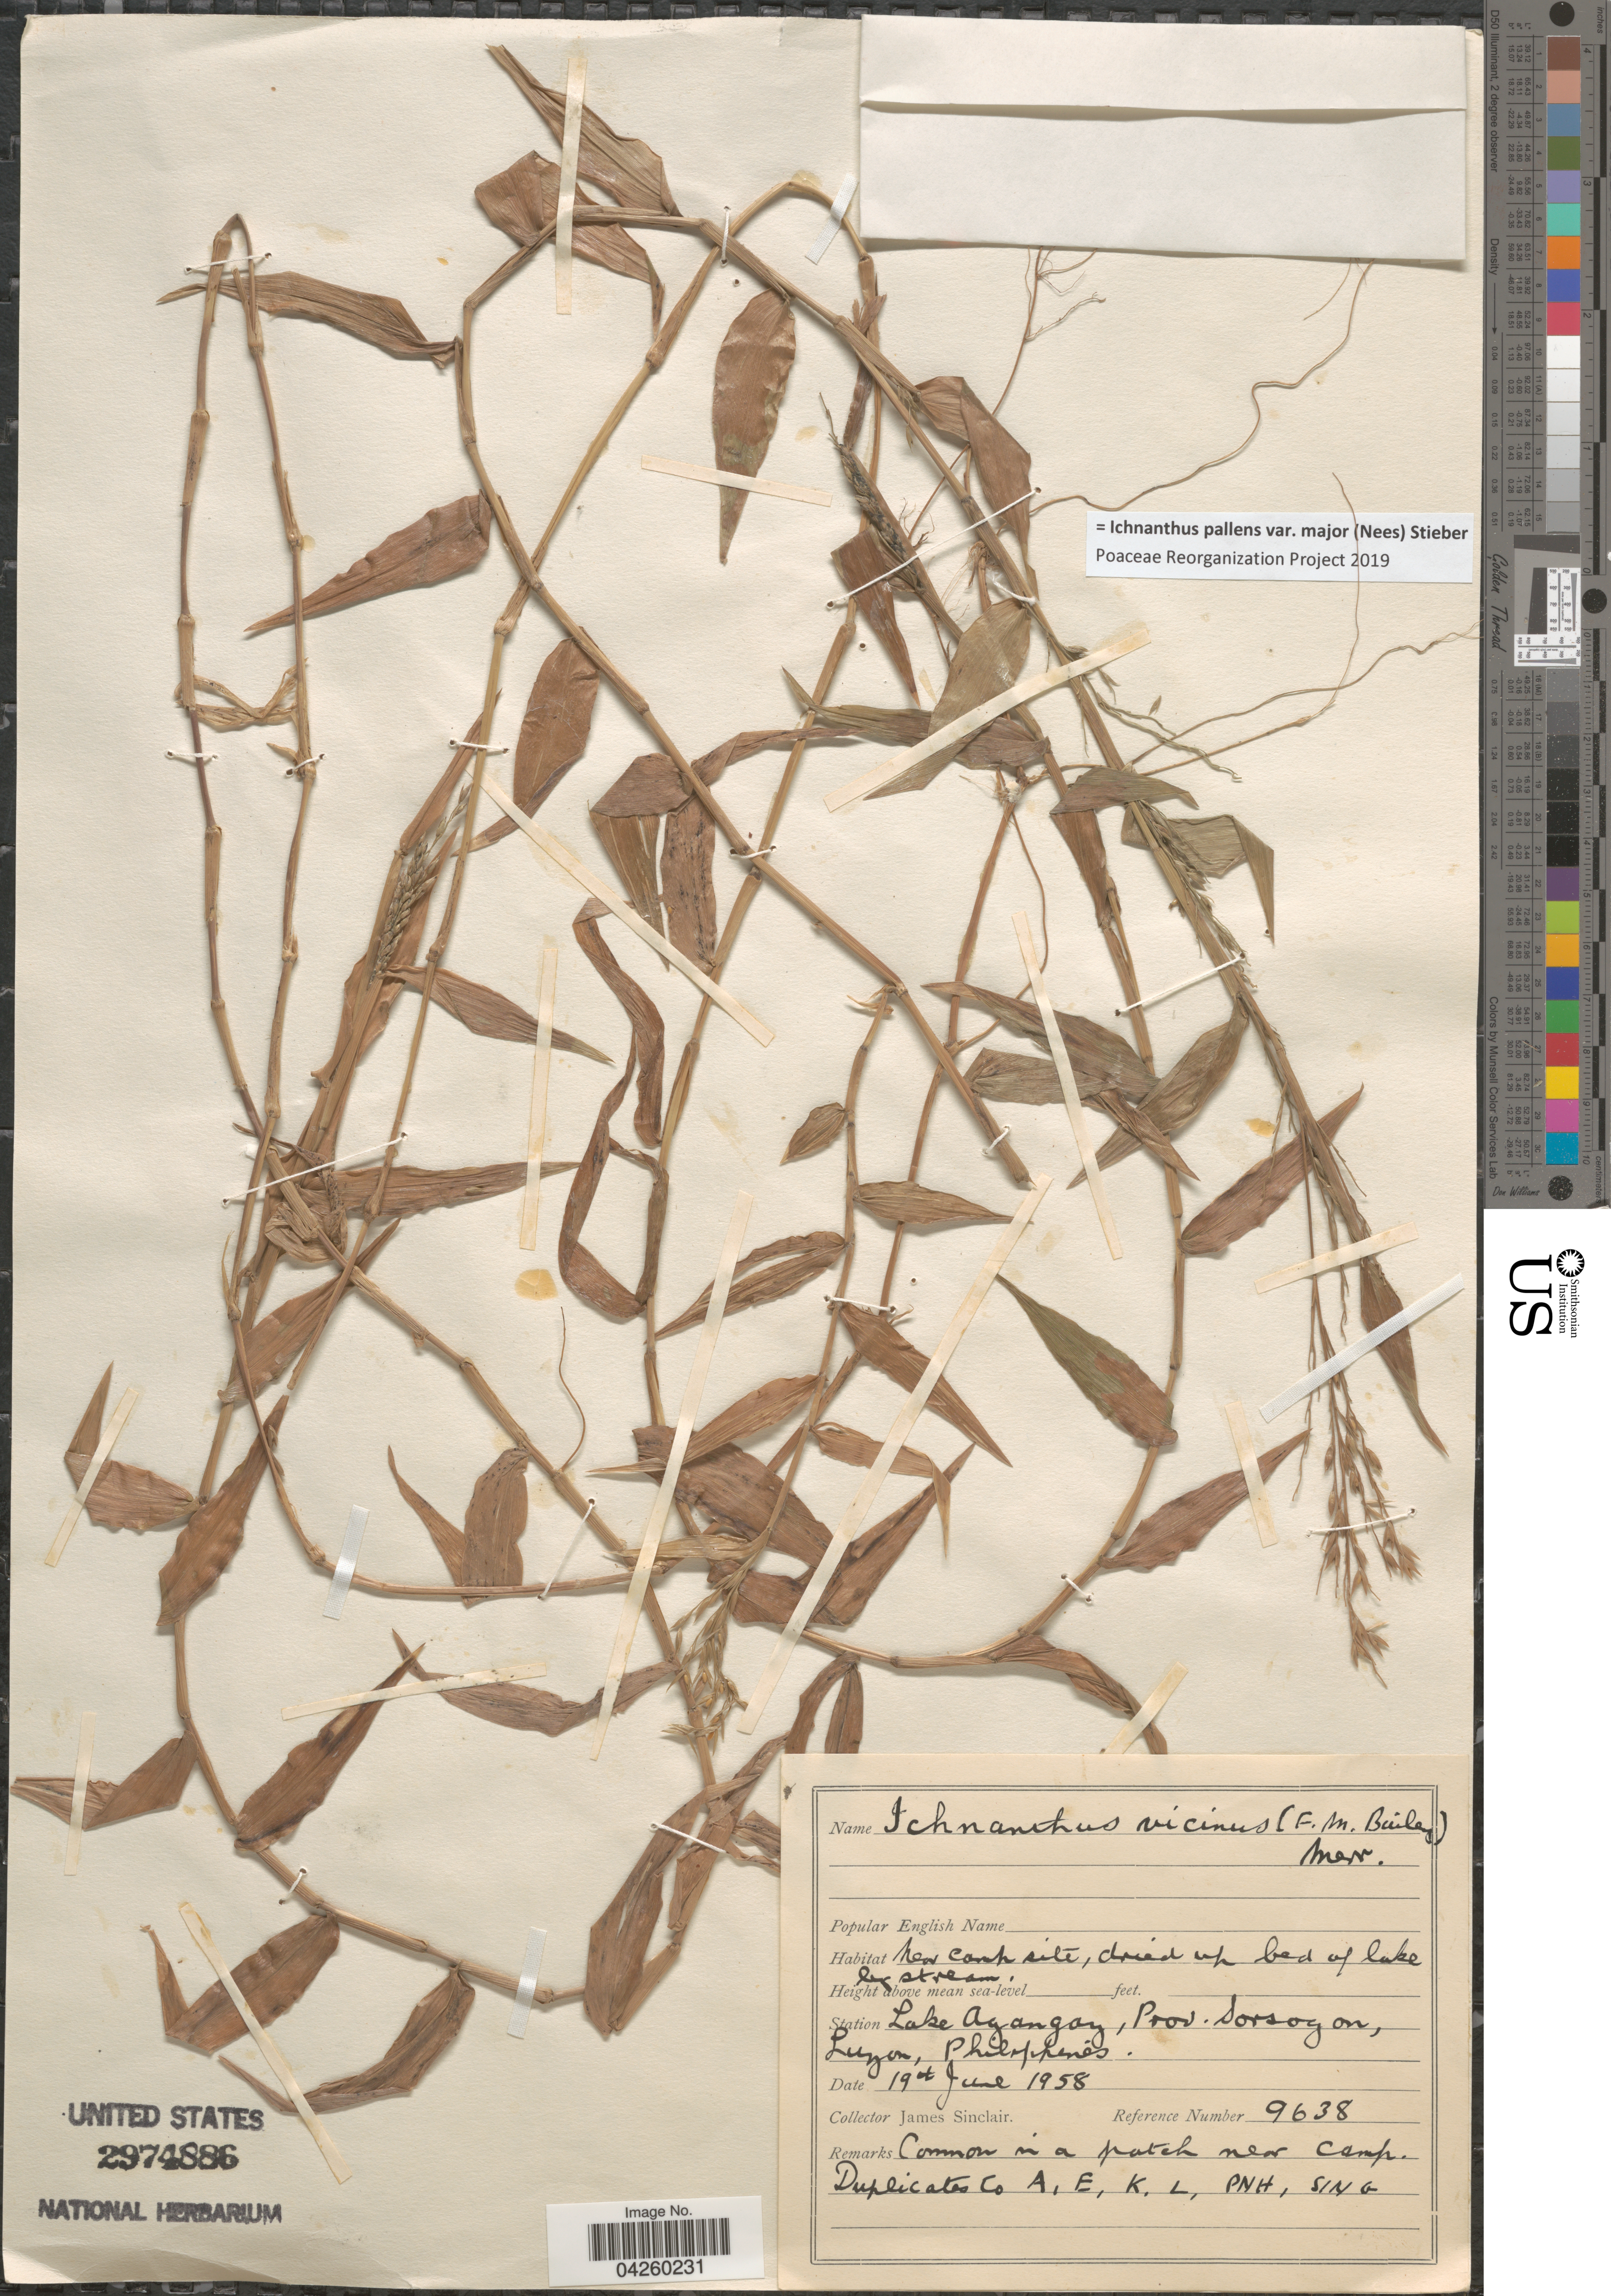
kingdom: Plantae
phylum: Tracheophyta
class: Liliopsida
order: Poales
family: Poaceae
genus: Ichnanthus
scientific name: Ichnanthus pallens var. major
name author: (Nees) Stieber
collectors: J. Sinclair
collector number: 9638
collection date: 1958-06-19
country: Philippines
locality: Lake Ayangay, Prov. Sorsogon, Luzon.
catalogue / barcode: US 2974886